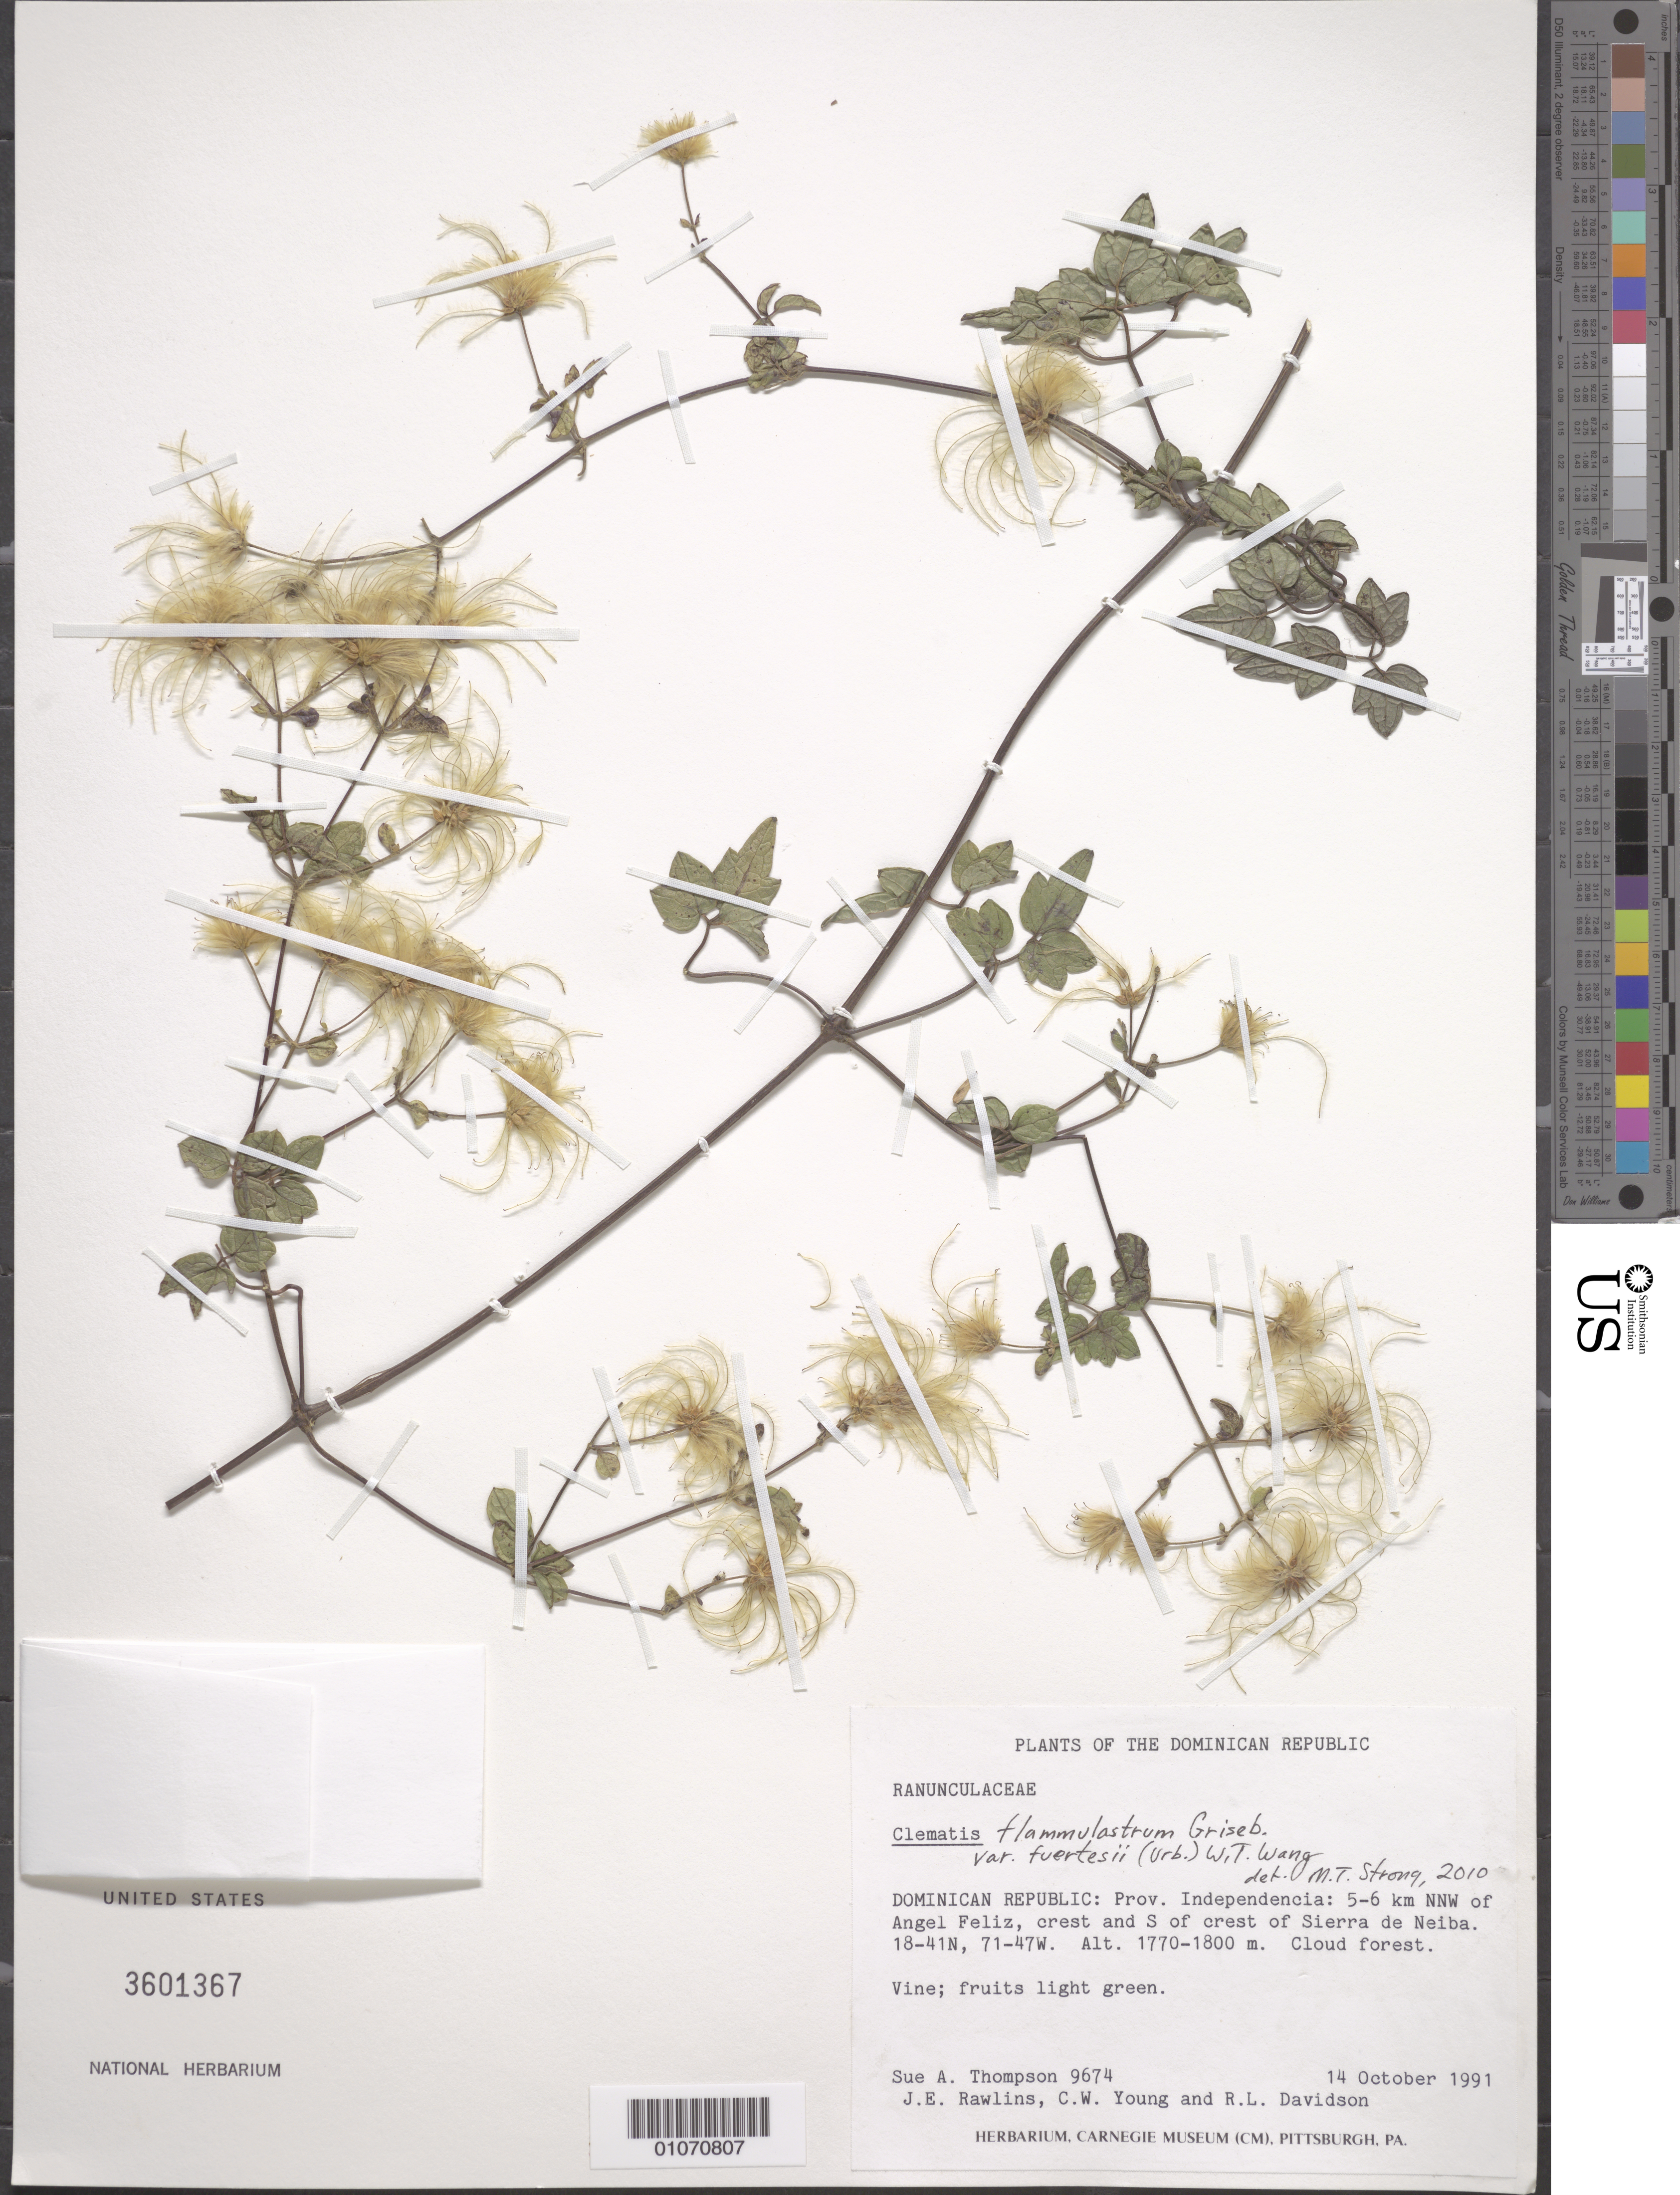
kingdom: Plantae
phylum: Tracheophyta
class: Magnoliopsida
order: Ranunculales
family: Ranunculaceae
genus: Clematis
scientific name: Clematis flammulastrum var. fuertesii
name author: (Urb.) W.T. Wang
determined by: Strong, M. T., (US), Smithsonian Institution - National Museum of Natural History (UNITED STATES)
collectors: S. A. Thompson, J. Rawlins, C. Young & R. Davidson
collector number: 9674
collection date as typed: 14 Oct 1991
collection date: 1991-10-14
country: Dominican Republic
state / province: Independencia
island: Hispaniola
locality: Angel Feliz, 5-6 km NNW of; crest and S of crest of Sierra de Neiba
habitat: Cloud forest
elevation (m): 1770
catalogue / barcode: US 3601367